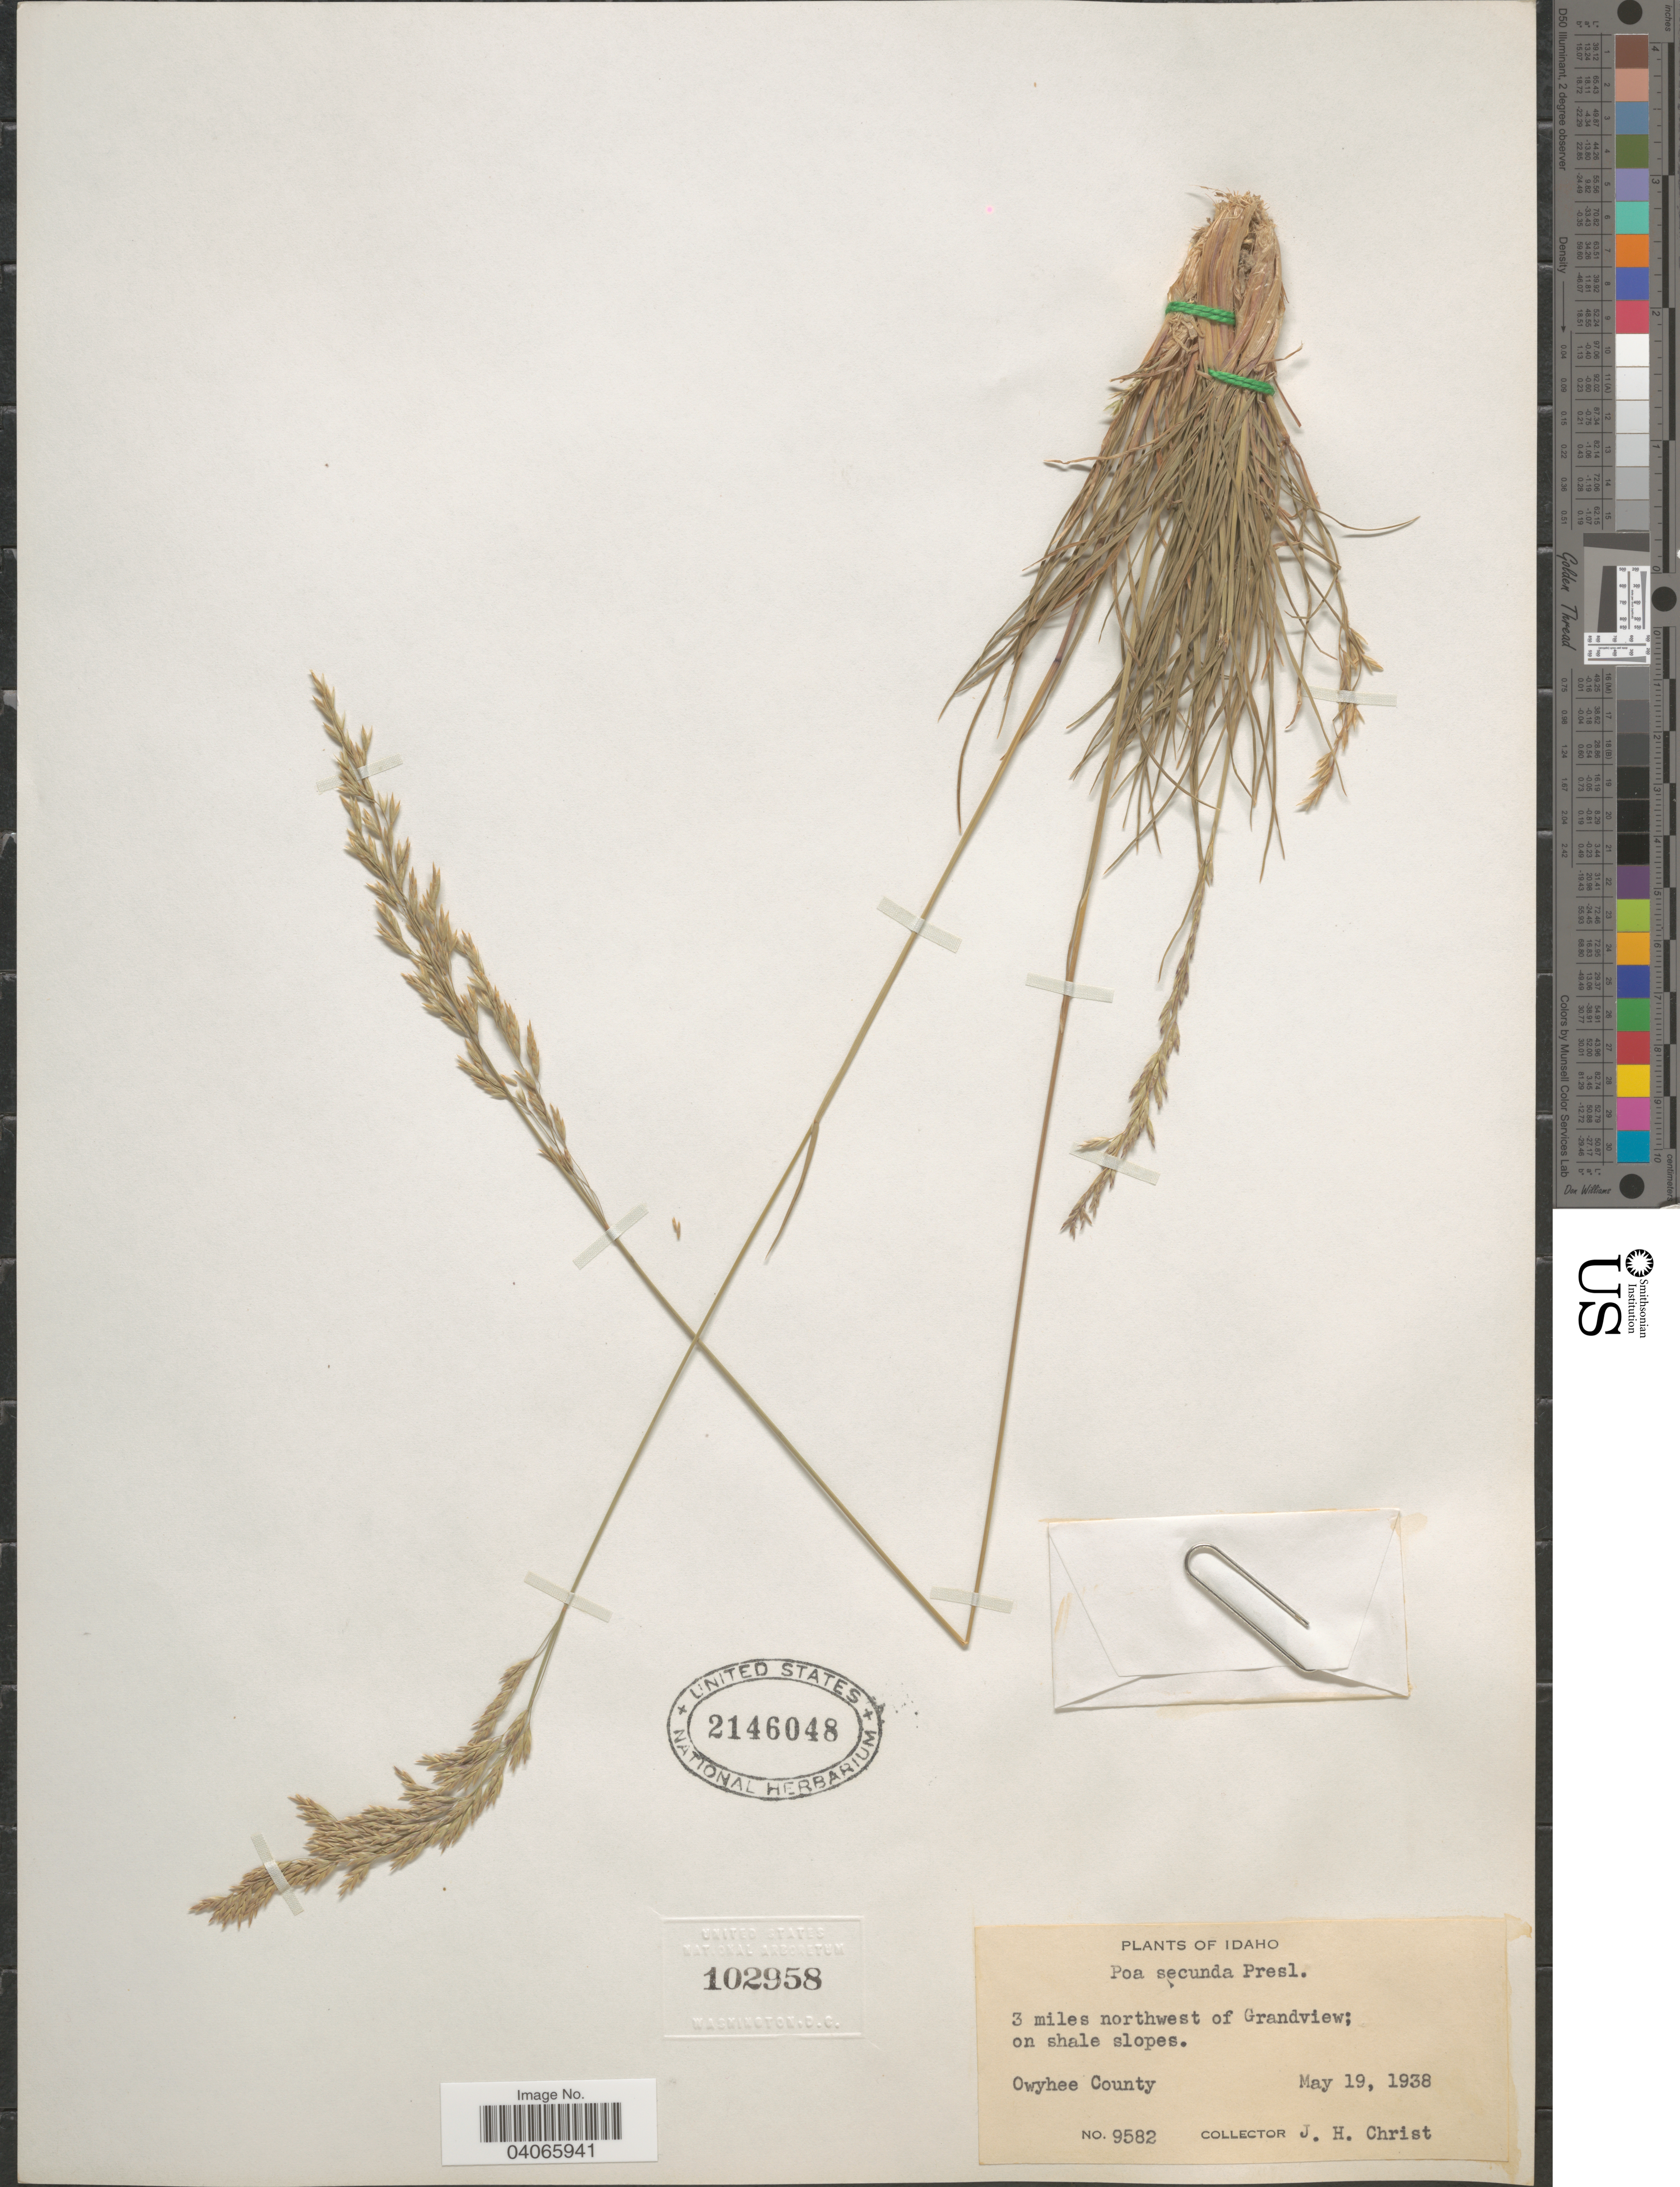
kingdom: Plantae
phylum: Tracheophyta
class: Liliopsida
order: Poales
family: Poaceae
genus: Poa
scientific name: Poa secunda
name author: J. Presl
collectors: J. H. Christ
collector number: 9582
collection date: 1938-05-19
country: United States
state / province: Idaho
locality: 3 miles northwest of Grandview. Owyhee County.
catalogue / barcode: US 2146048